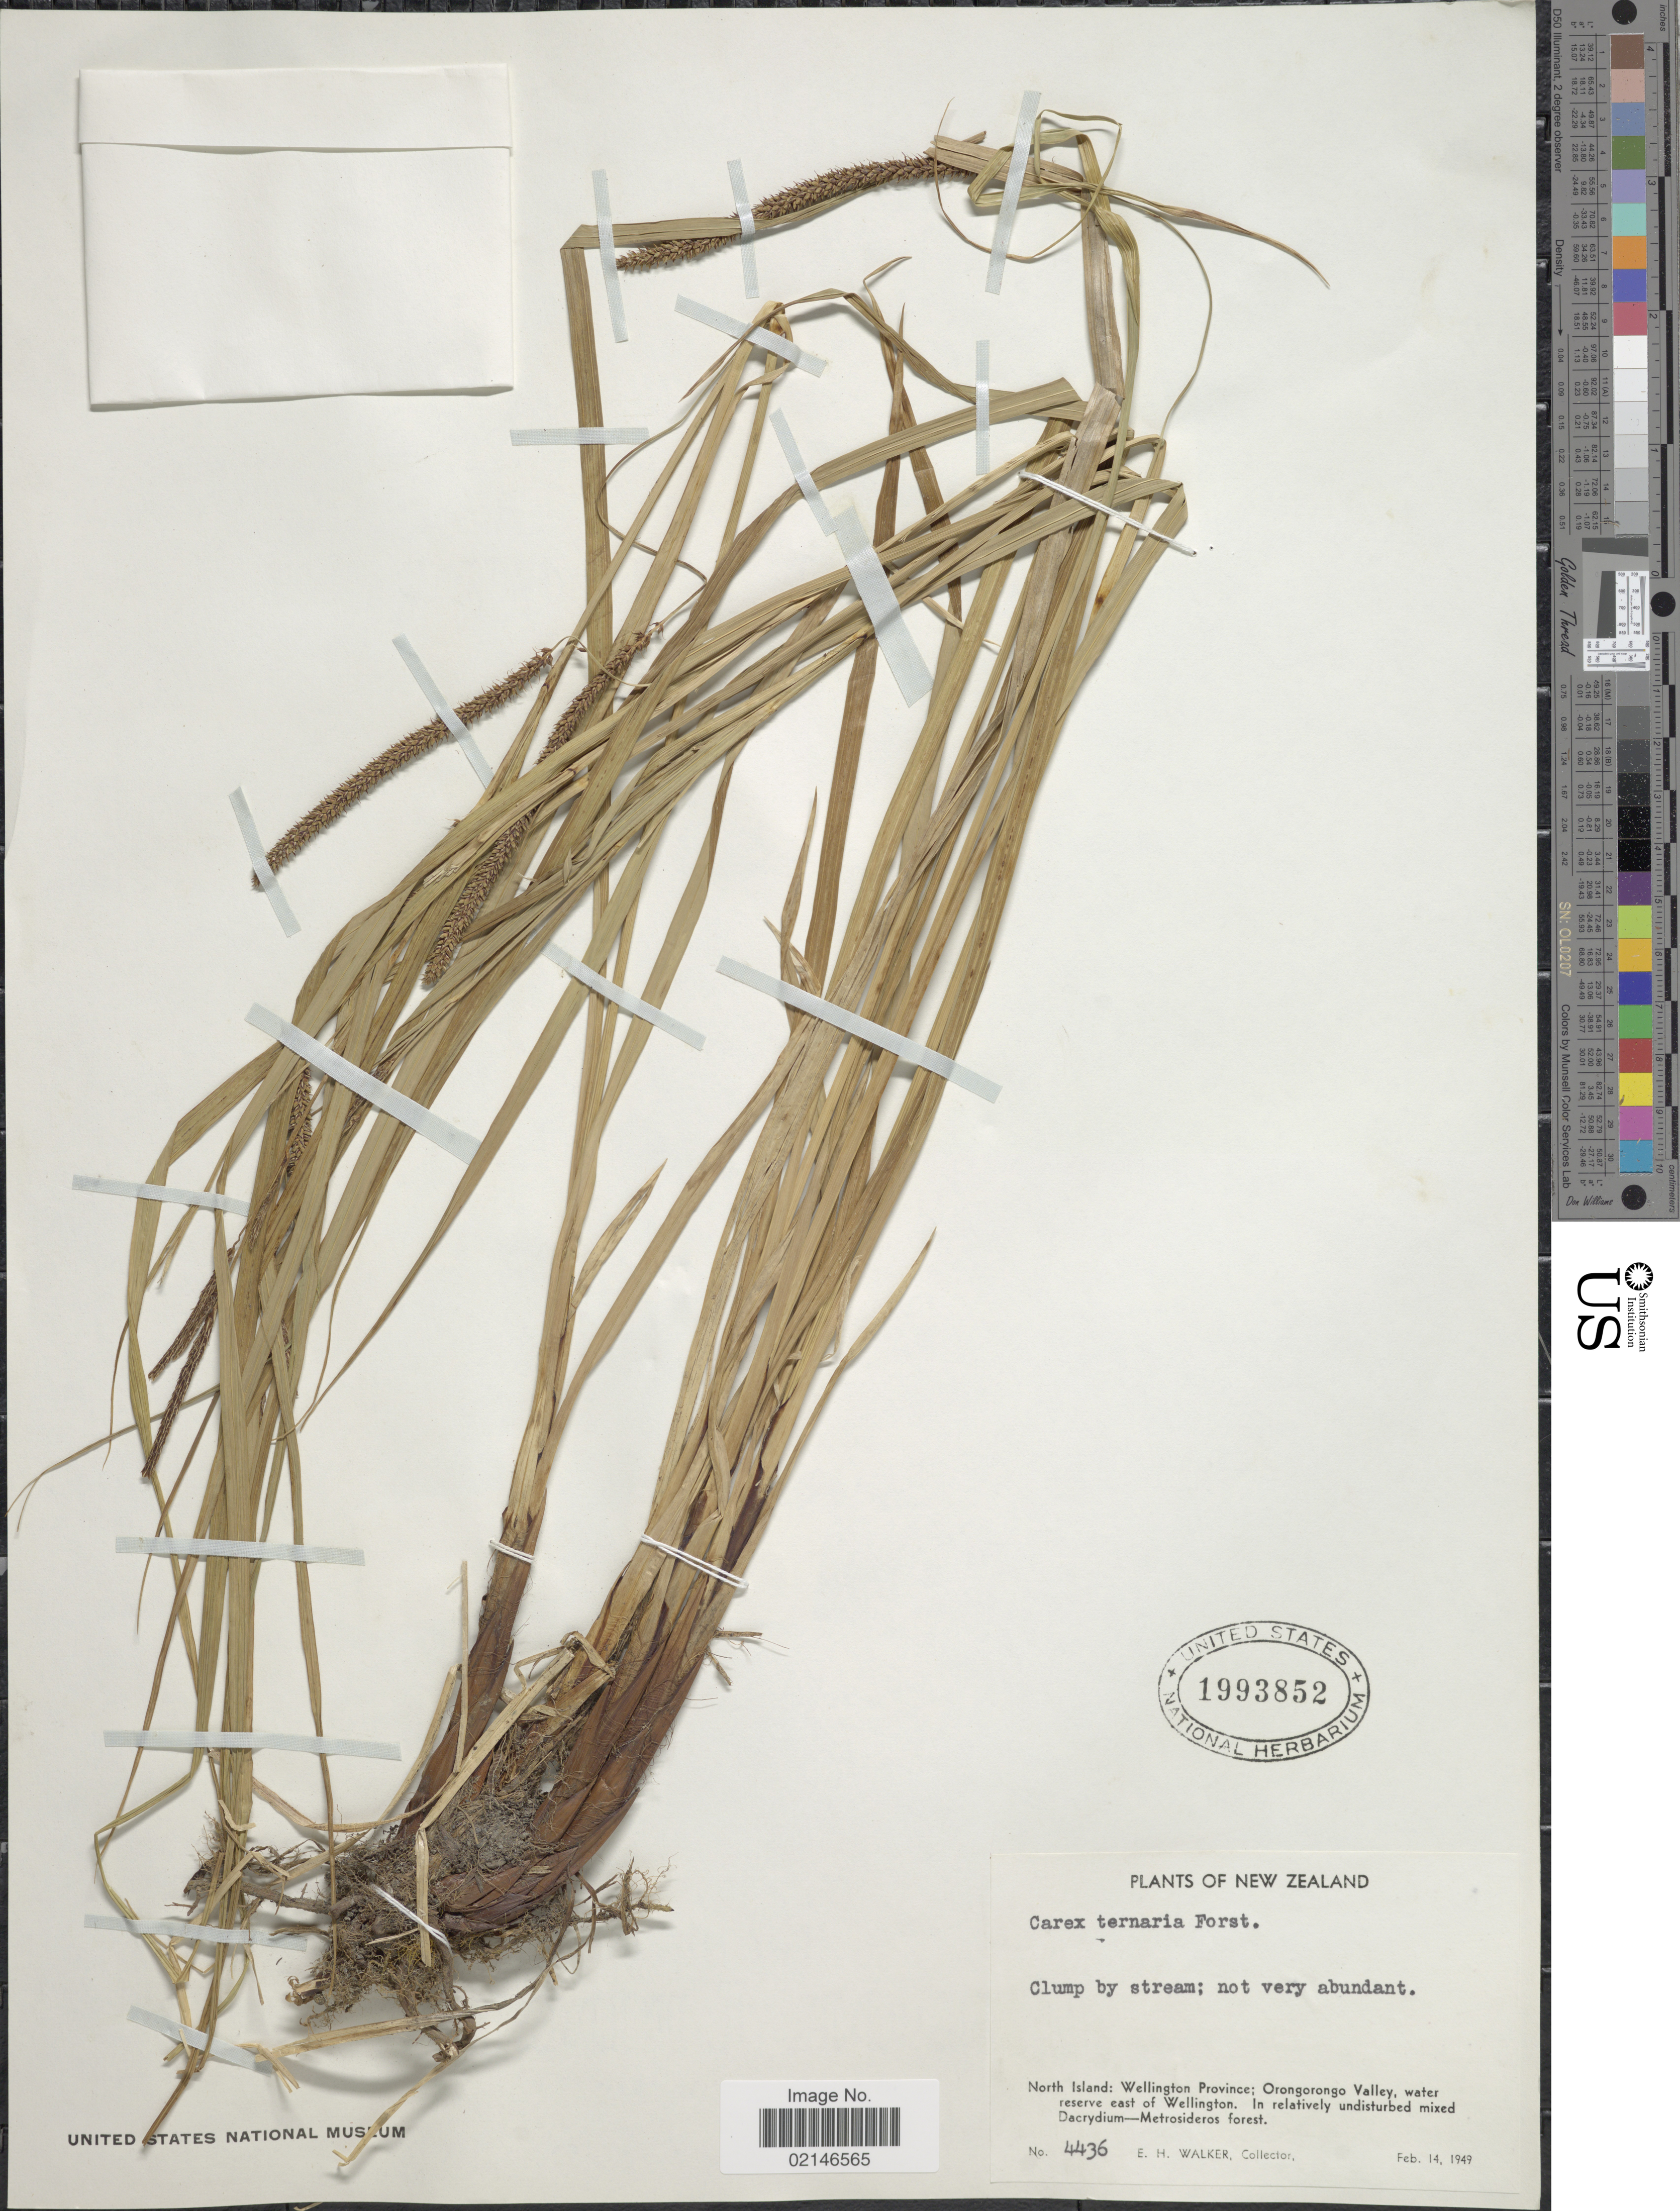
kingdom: Plantae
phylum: Tracheophyta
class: Liliopsida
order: Poales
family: Cyperaceae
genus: Carex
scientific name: Carex geminata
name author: Schkuhr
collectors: E. H. Walker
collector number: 4436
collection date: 1949-02-14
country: New Zealand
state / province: Wellington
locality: North Island: Orongorongo Valley, water reserve east of Wellington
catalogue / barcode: US 1993852